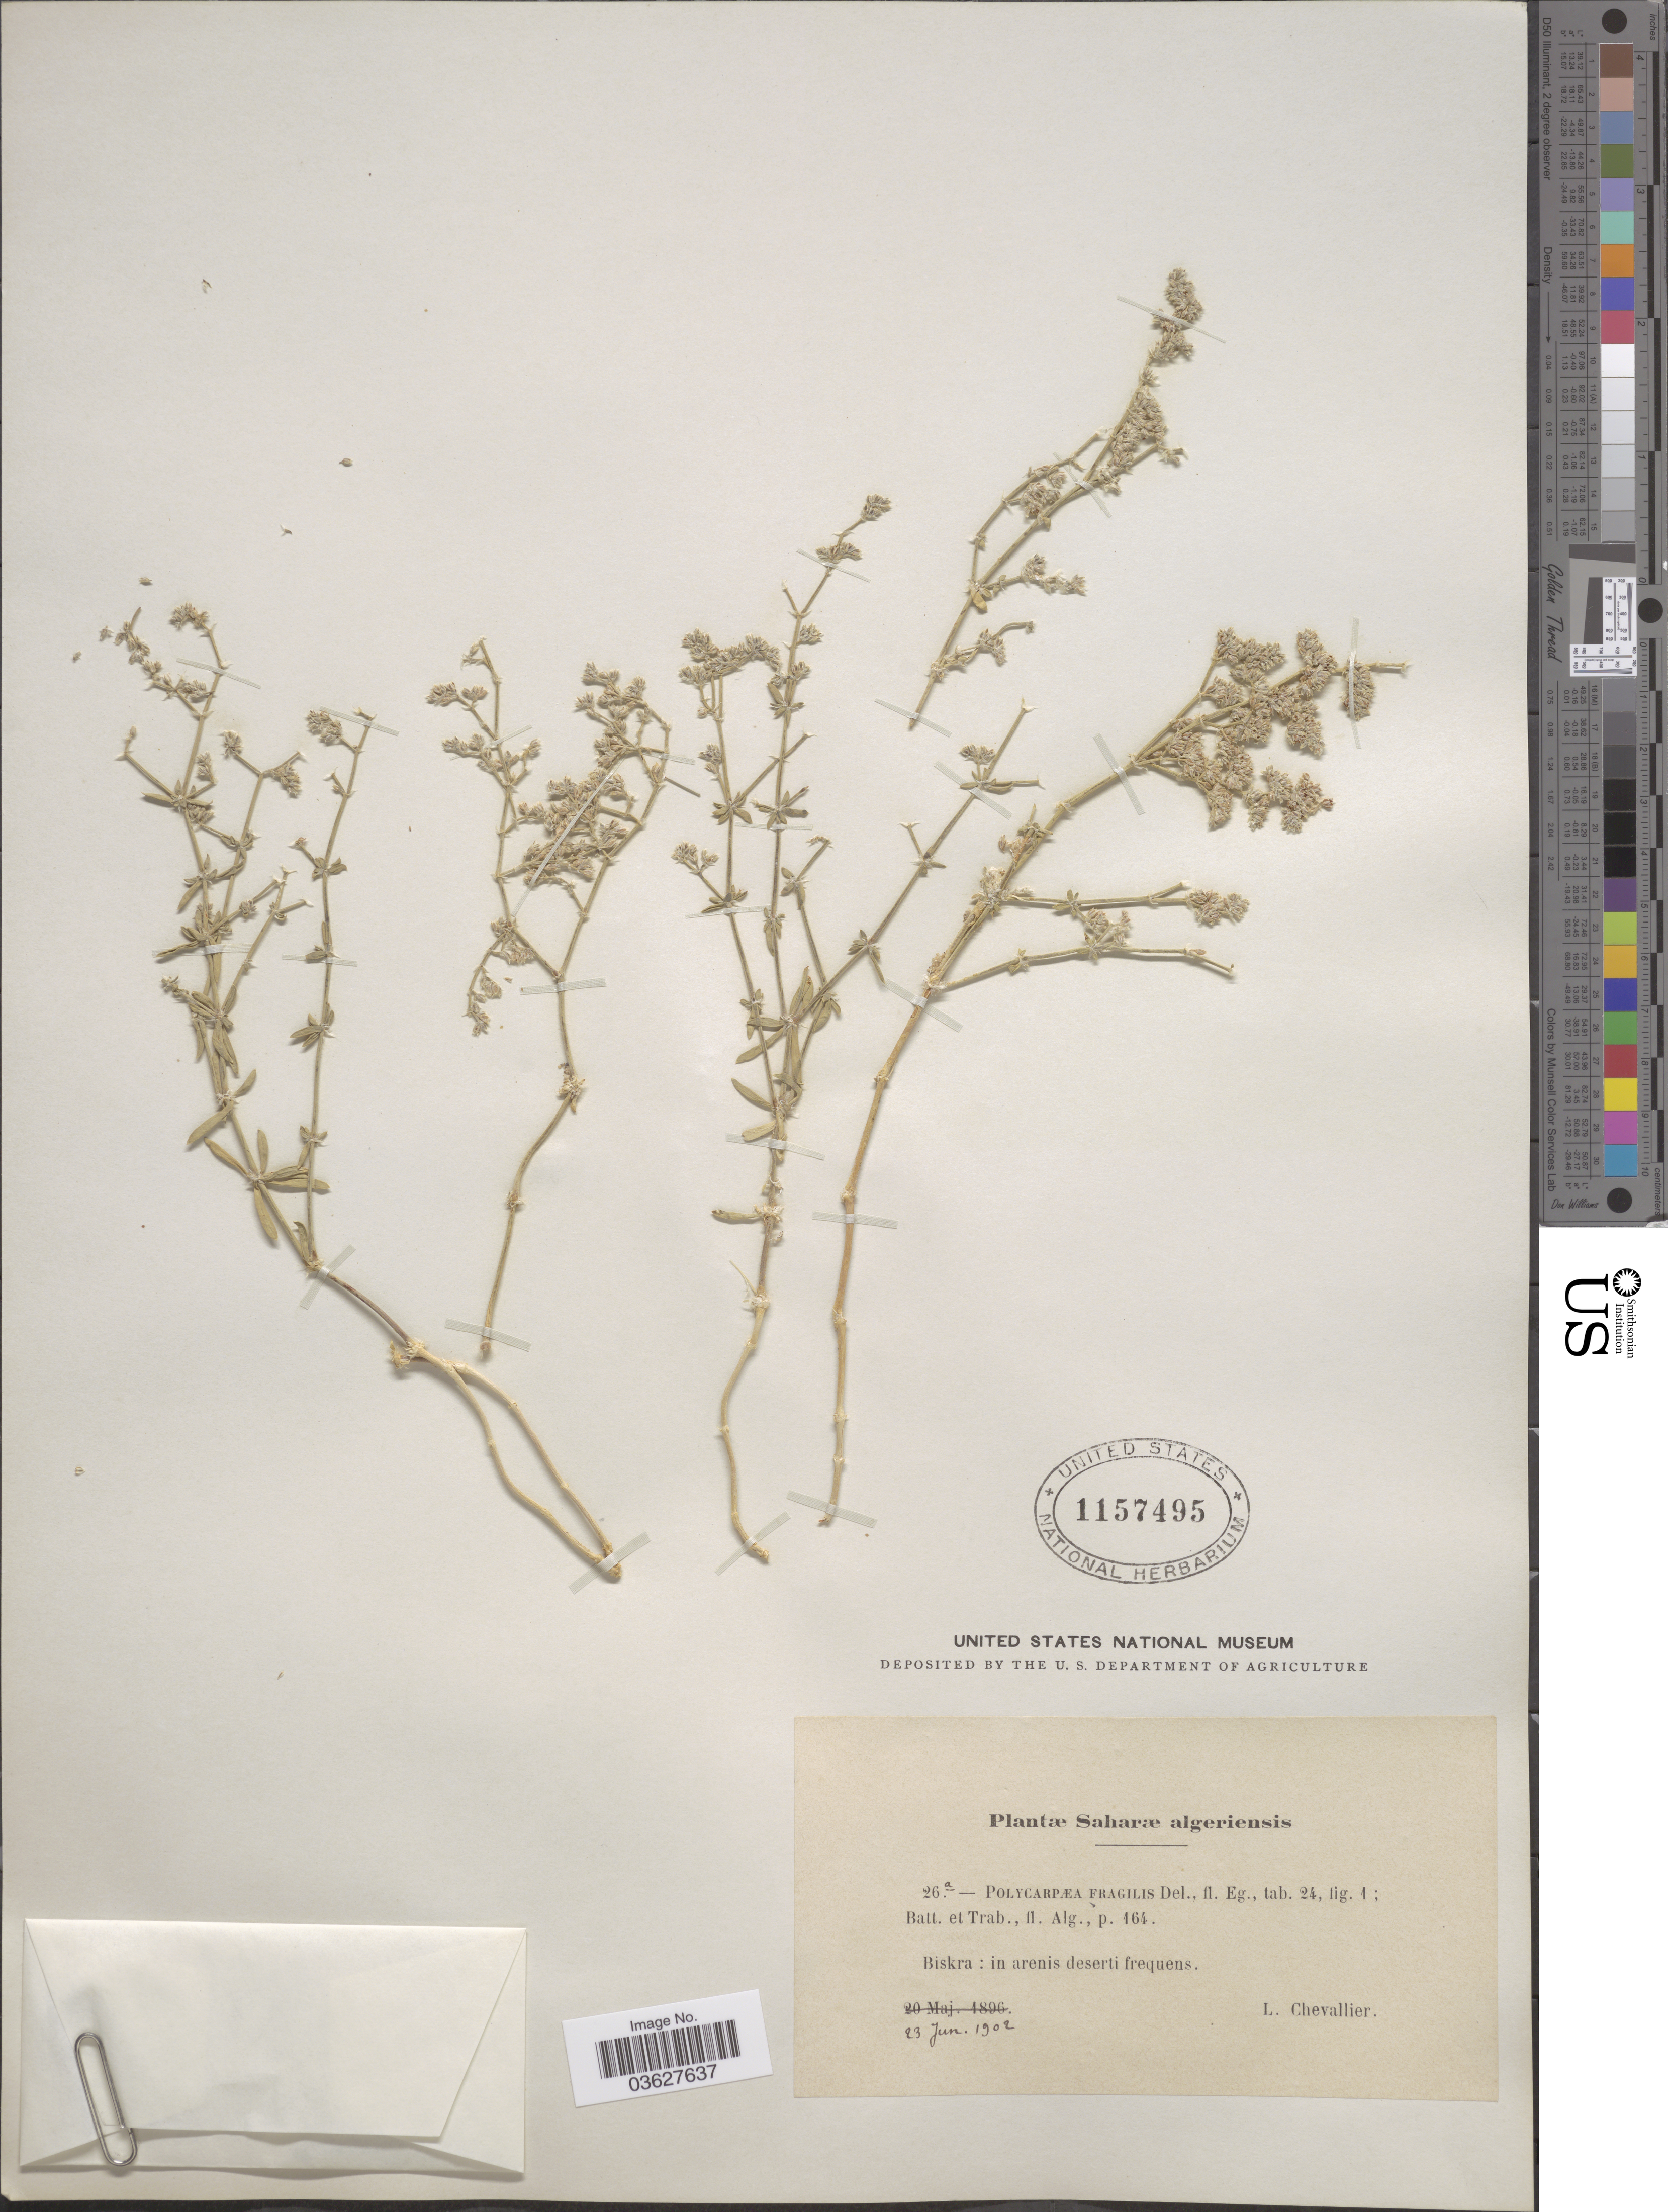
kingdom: Plantae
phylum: Tracheophyta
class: Magnoliopsida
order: Caryophyllales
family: Caryophyllaceae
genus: Polycarpaea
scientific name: Polycarpaea fragilis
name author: Delile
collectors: L. Chevallier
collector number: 26a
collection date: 1902-06-23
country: Algeria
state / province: Biskra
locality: Saharæ algeriensis. Biskra: in arenis deserti frequens.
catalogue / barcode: US 1157495